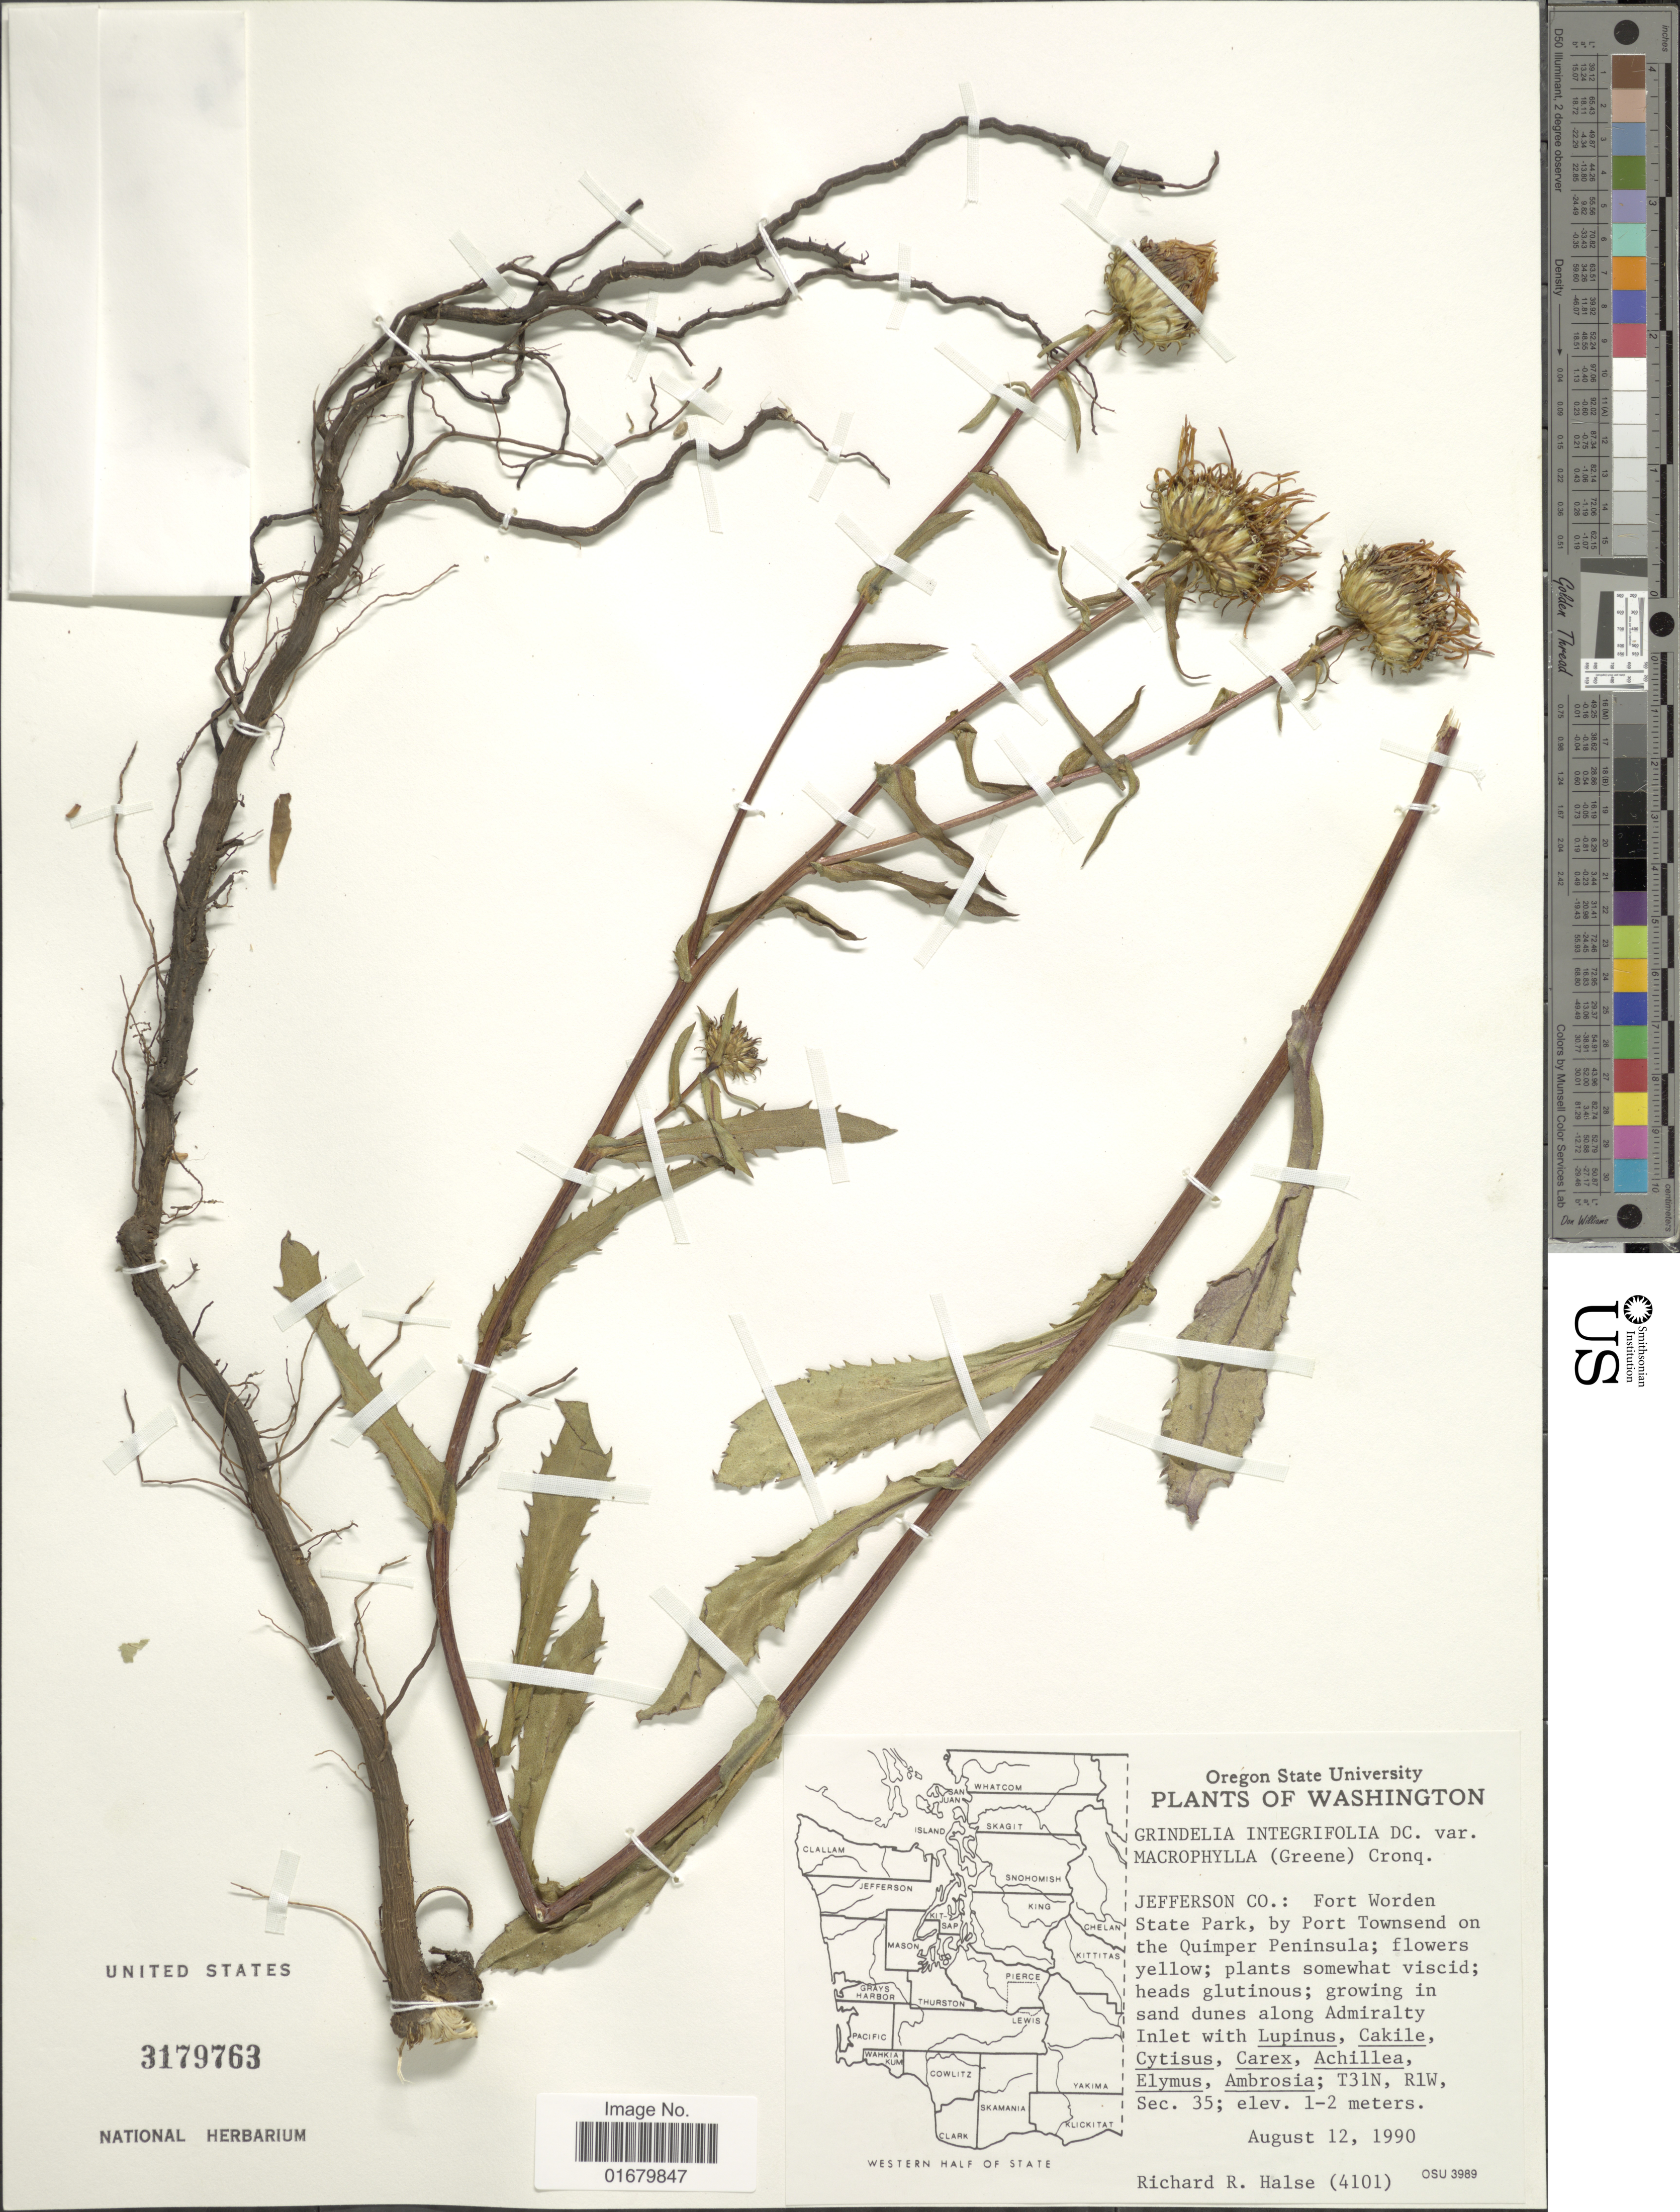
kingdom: Plantae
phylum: Tracheophyta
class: Magnoliopsida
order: Asterales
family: Asteraceae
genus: Grindelia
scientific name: Grindelia integrifolia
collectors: R. Halse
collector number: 4101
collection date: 1990-08-12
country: United States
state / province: Washington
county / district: Jefferson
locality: Jefferson Co.: Fort Worden State Park, by Port Townsend on the Quimper Peninsula. T31N, R1W, SEc. 35.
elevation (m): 1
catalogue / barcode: US 3179763